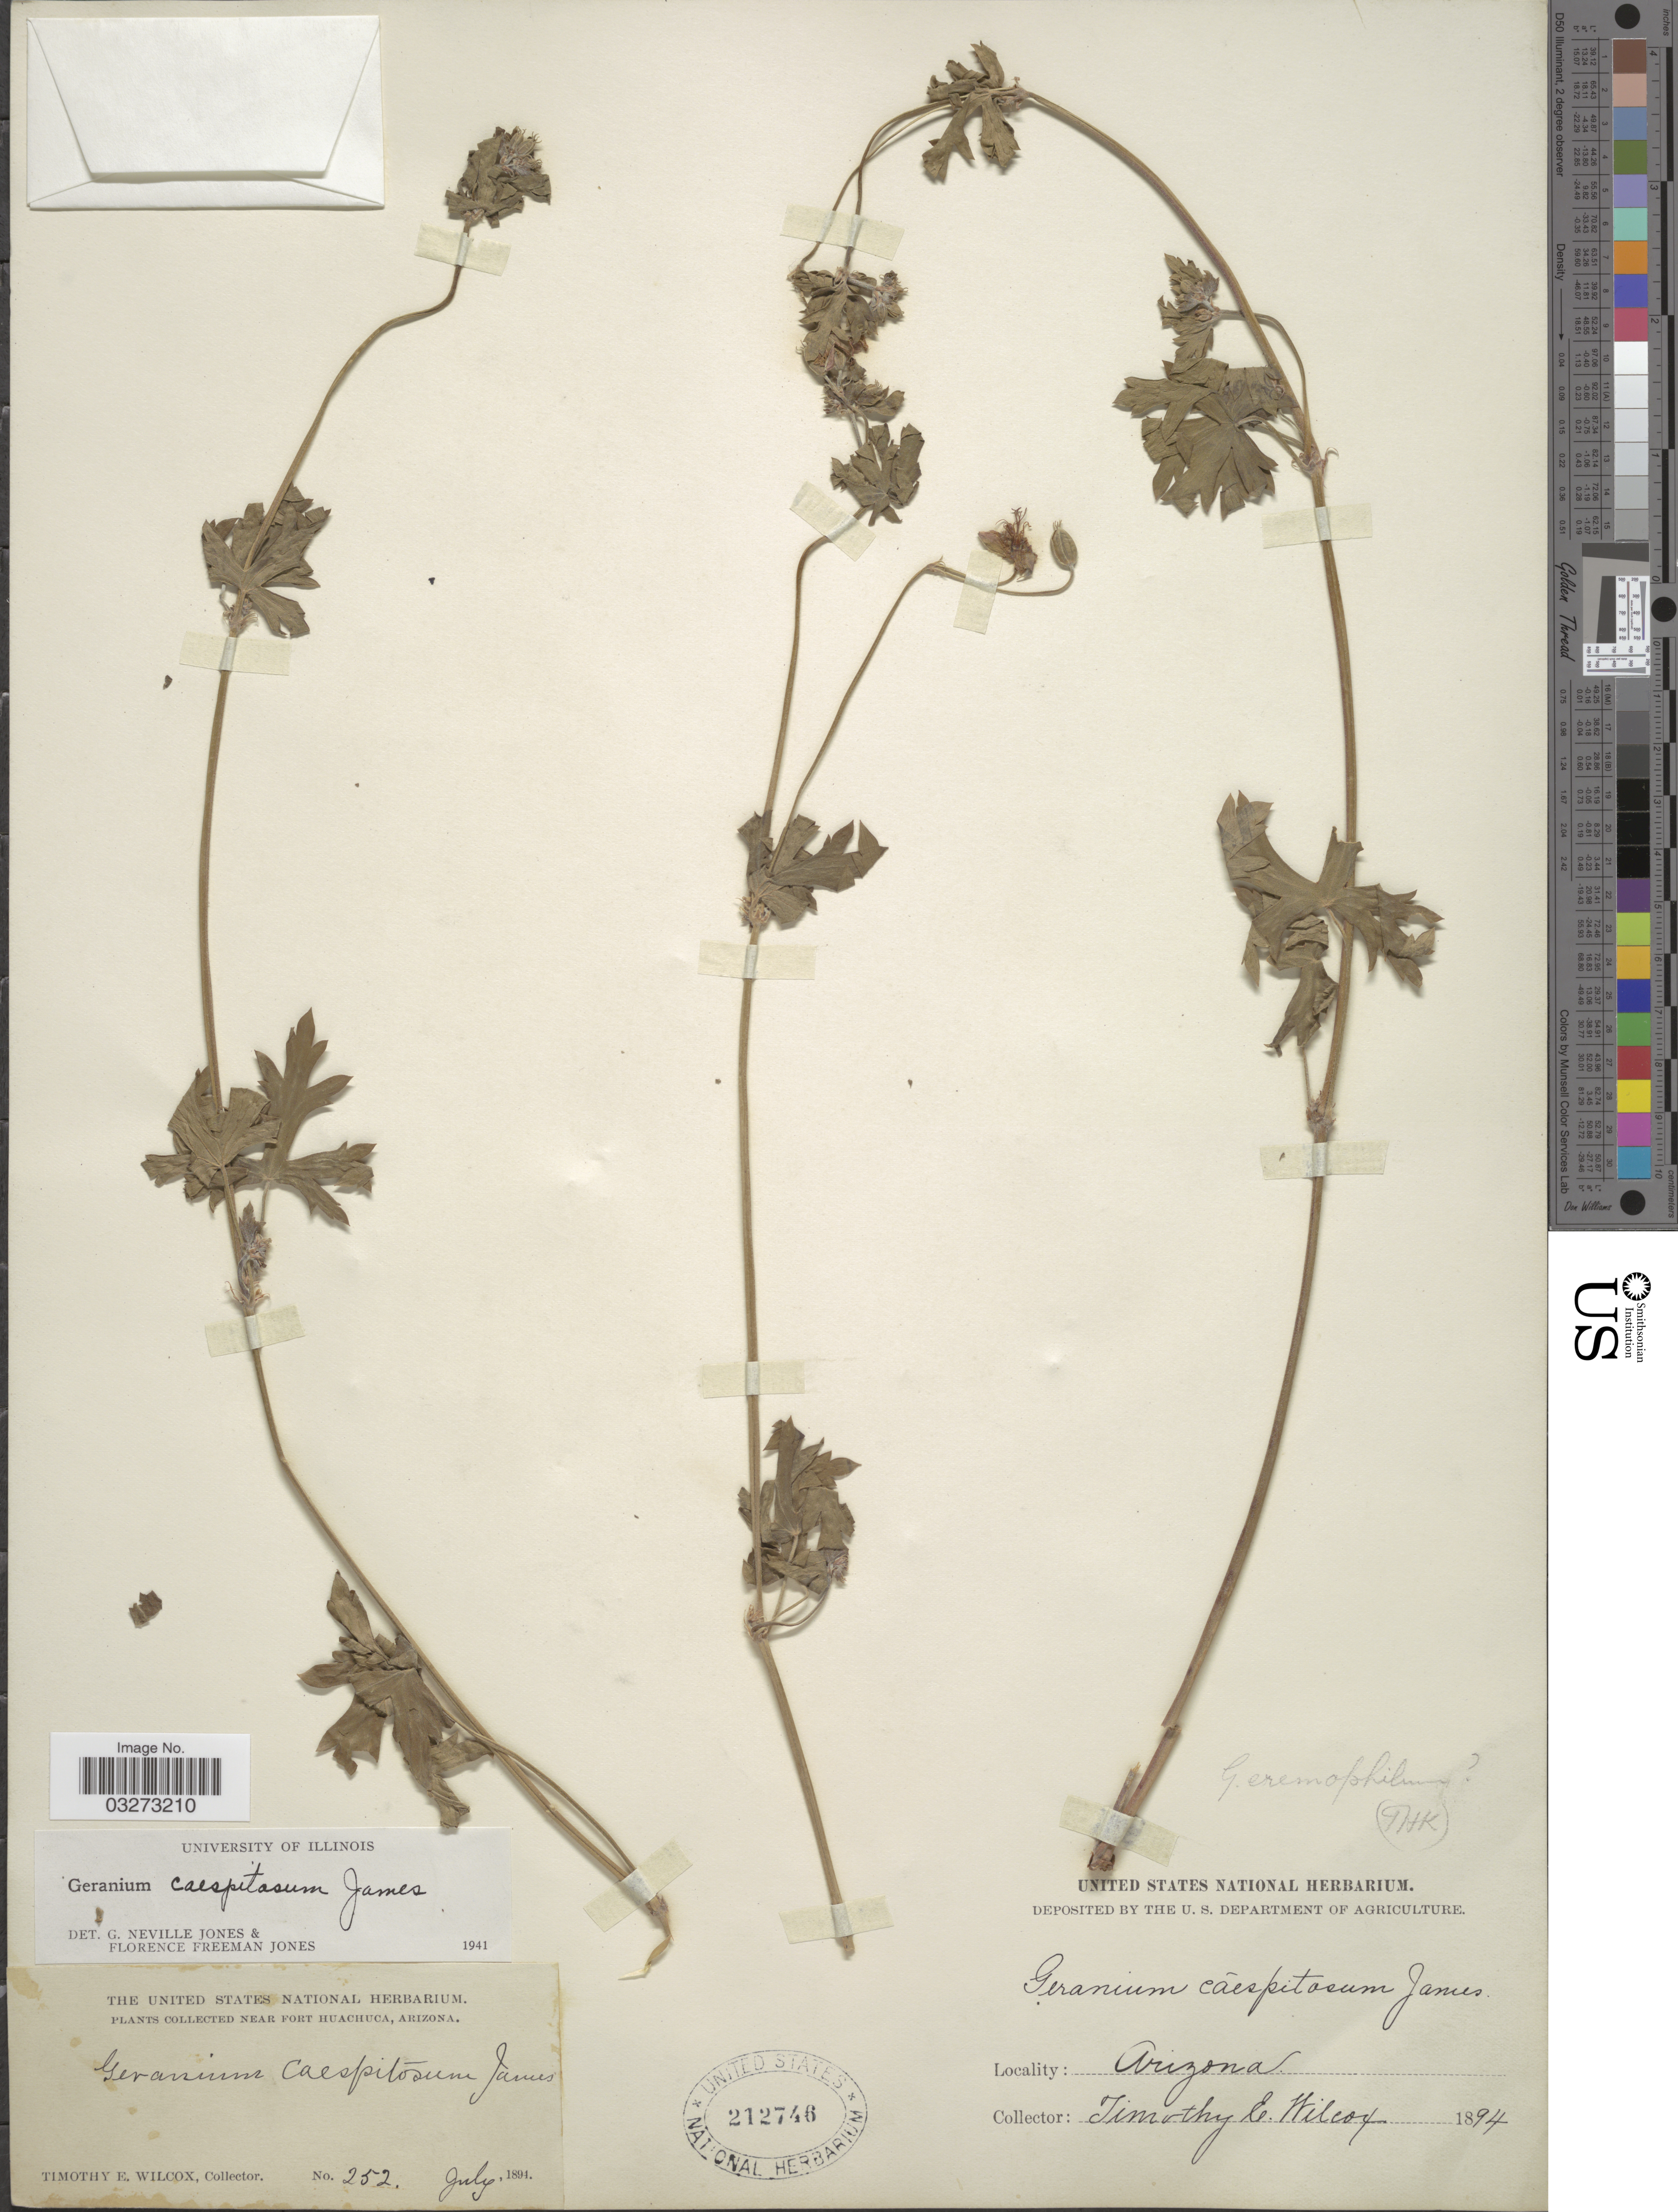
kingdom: Plantae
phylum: Tracheophyta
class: Magnoliopsida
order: Geraniales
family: Geraniaceae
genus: Geranium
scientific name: Geranium caespitosum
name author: E. James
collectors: T. E. Wilcox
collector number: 252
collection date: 1894-07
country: United States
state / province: Arizona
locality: Near Fort Huachuca.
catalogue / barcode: US 212746